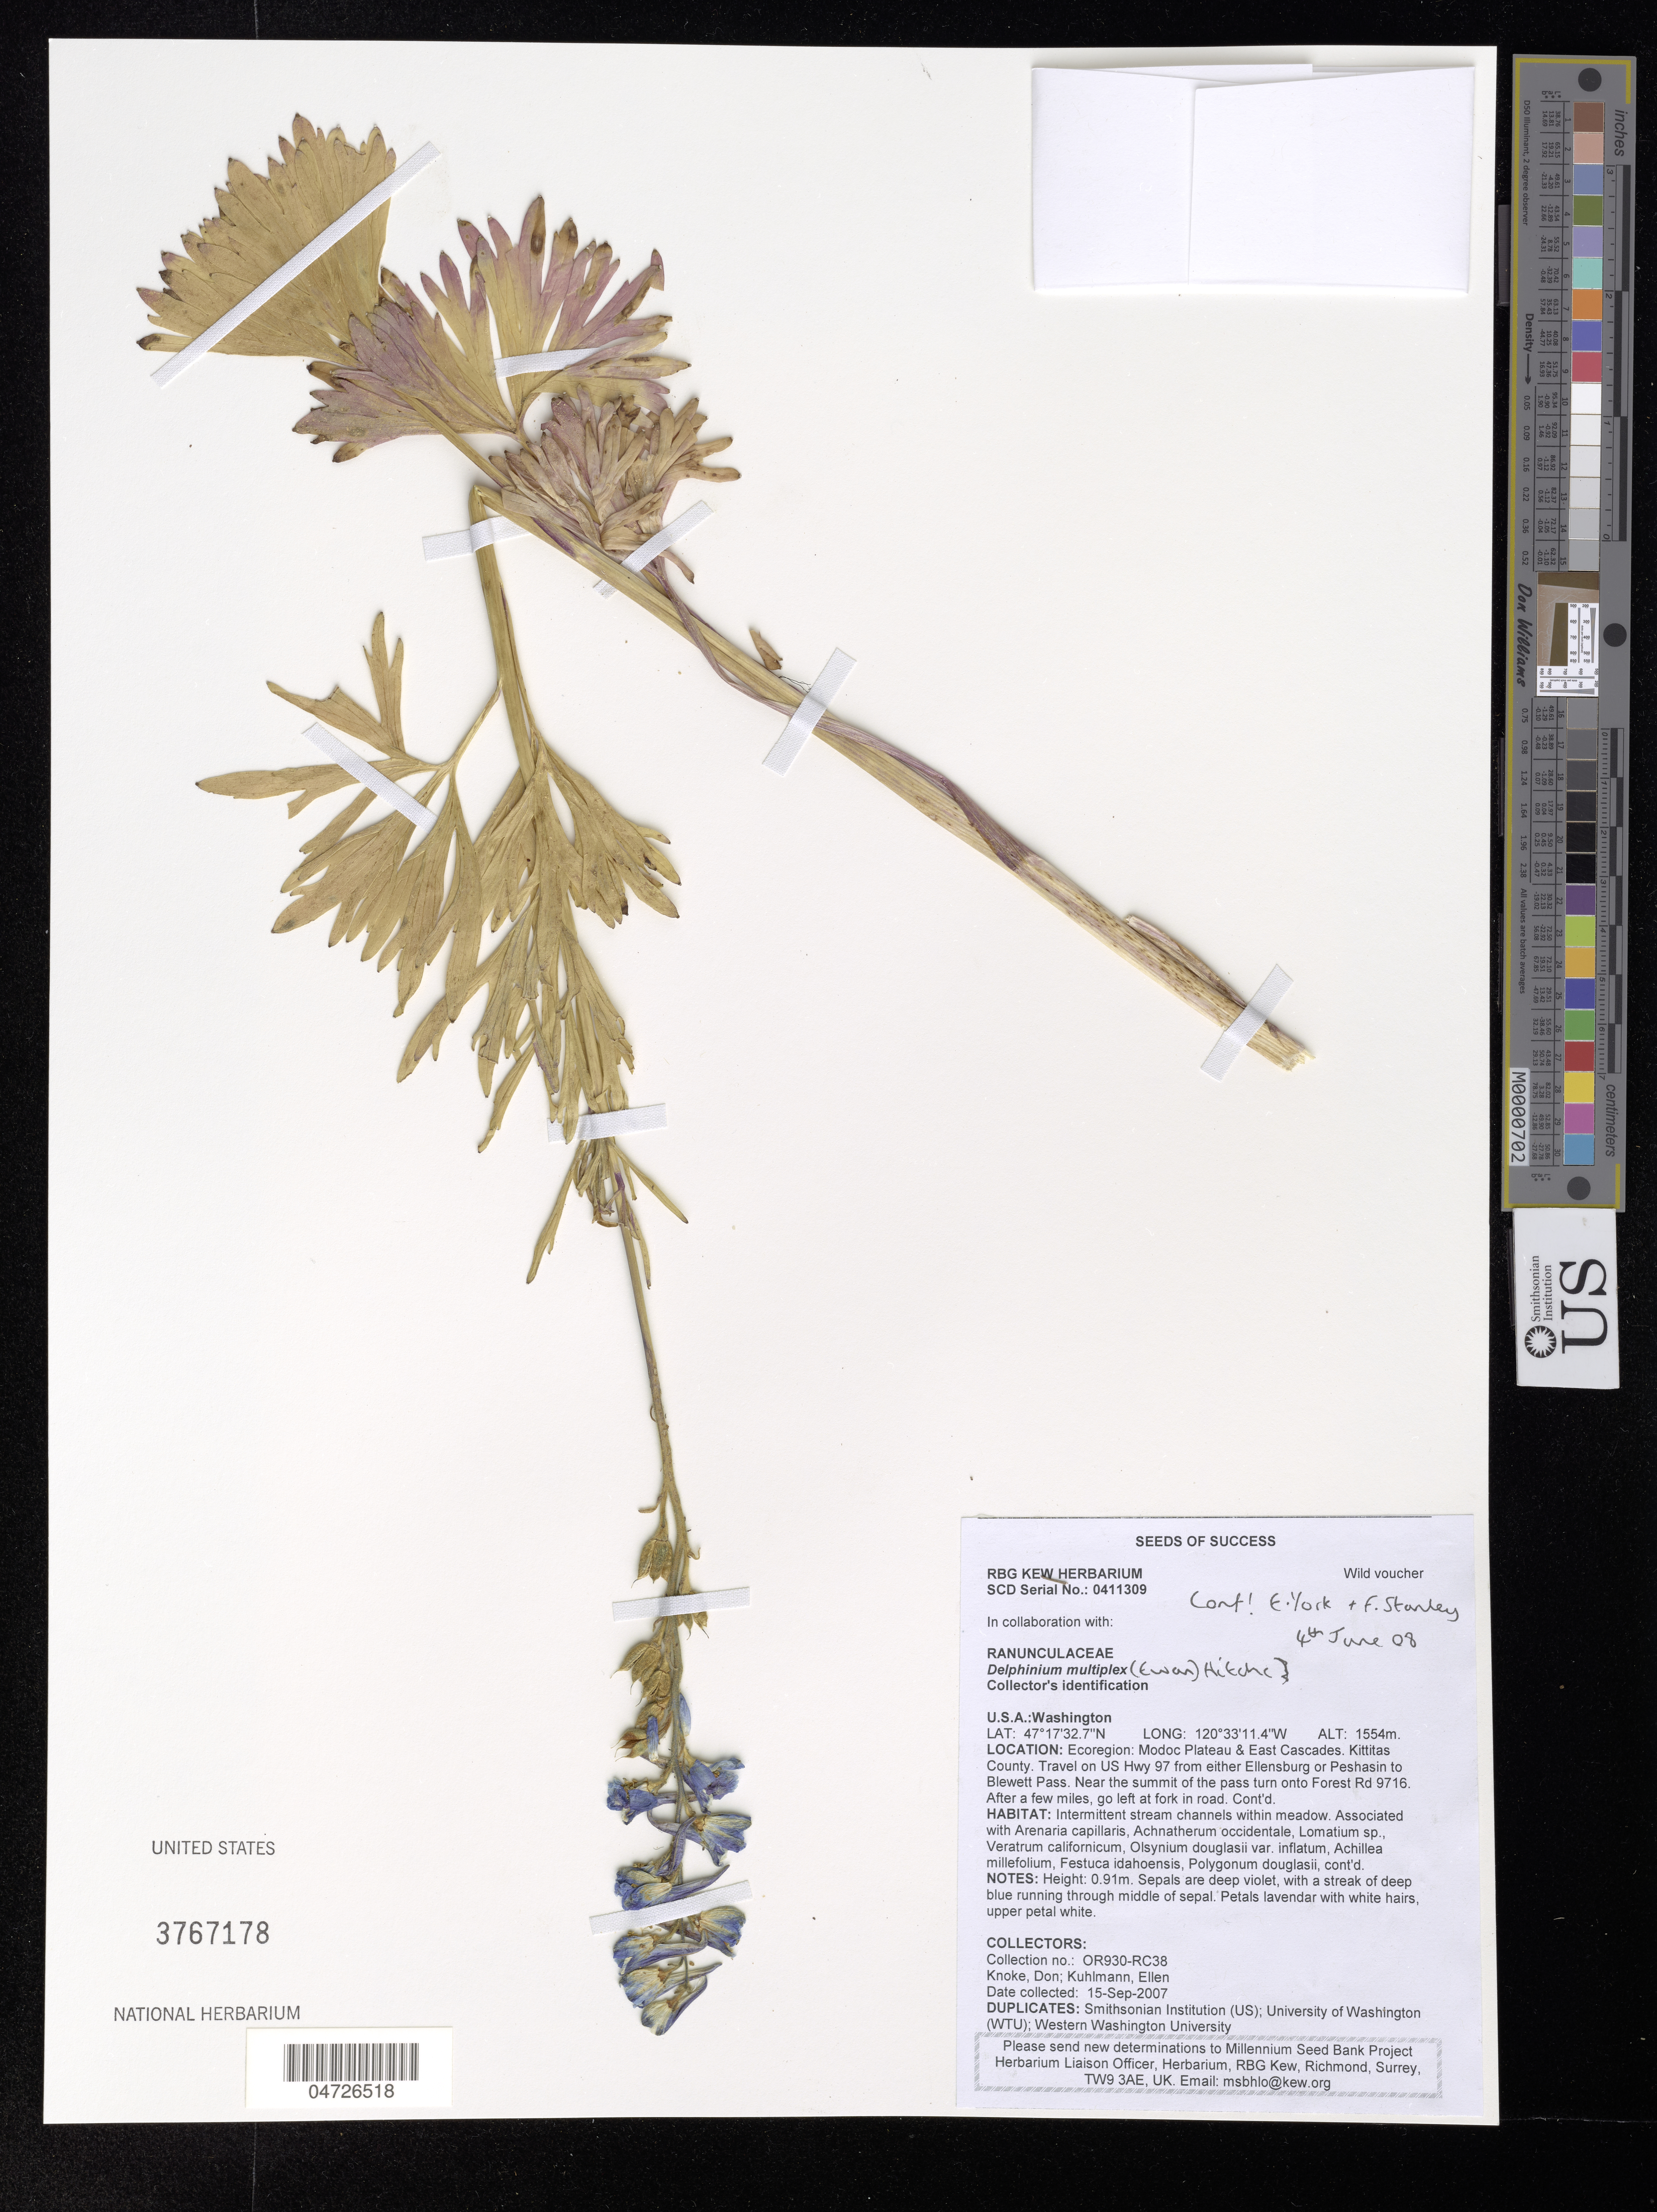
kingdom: Plantae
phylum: Tracheophyta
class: Magnoliopsida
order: Ranunculales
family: Ranunculaceae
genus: Delphinium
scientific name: Delphinium multiplex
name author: (Ewan) C.L. Hitchc.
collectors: D. Knoke & E. Kuhlmann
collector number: OR930-RC38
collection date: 2007-09-15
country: United States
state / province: Washington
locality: Ecoregion: Modoc Plateau & East Cascades. Kittitas County. Travel on US Hwy 97 from either Ellensburg or Peshasin to Blewett Pass. Near the summit of the pass turn onto Forest Rd 9716. After a few miles, go left at fork in road.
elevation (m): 1554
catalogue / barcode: US 3767178